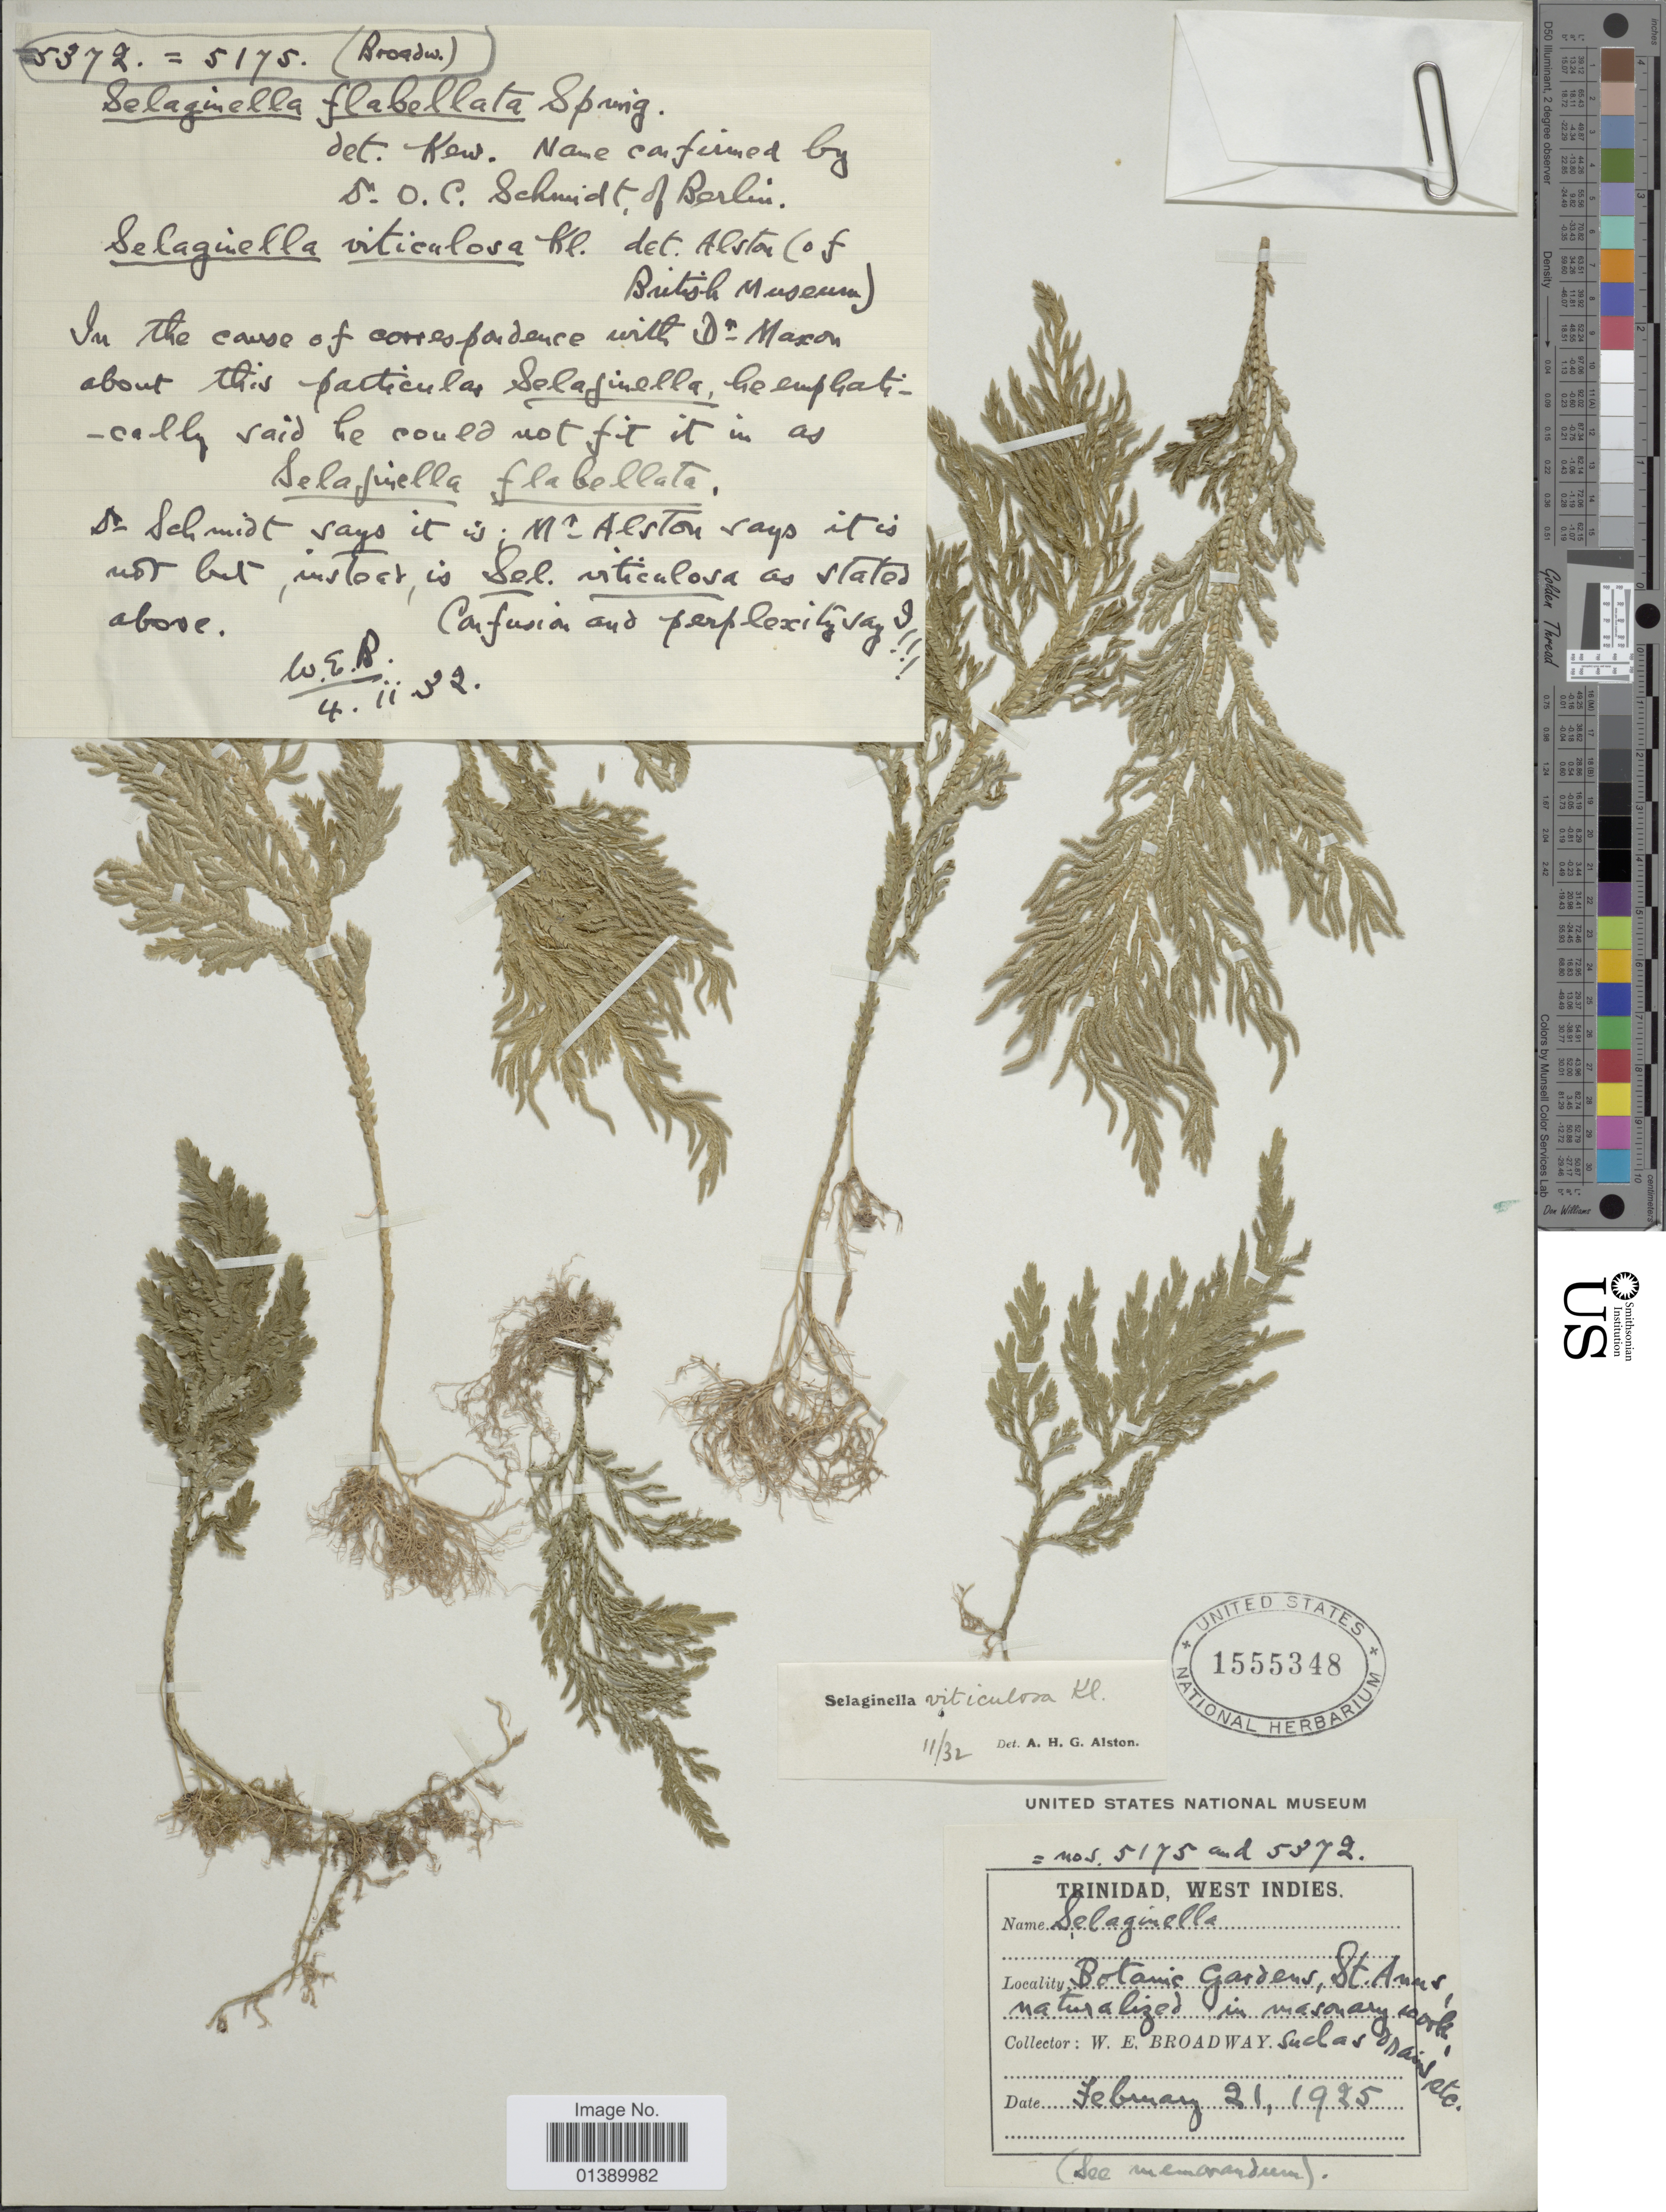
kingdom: Plantae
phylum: Tracheophyta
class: Lycopodiopsida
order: Selaginellales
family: Selaginellaceae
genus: Selaginella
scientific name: Selaginella viticulosa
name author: Klotzsch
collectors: W. E. Broadway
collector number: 5175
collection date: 1925-02-21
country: Trinidad and Tobago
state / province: Trinidad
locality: West Indies, Botanic Gardens, St Anns naturalized.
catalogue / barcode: US 1555348